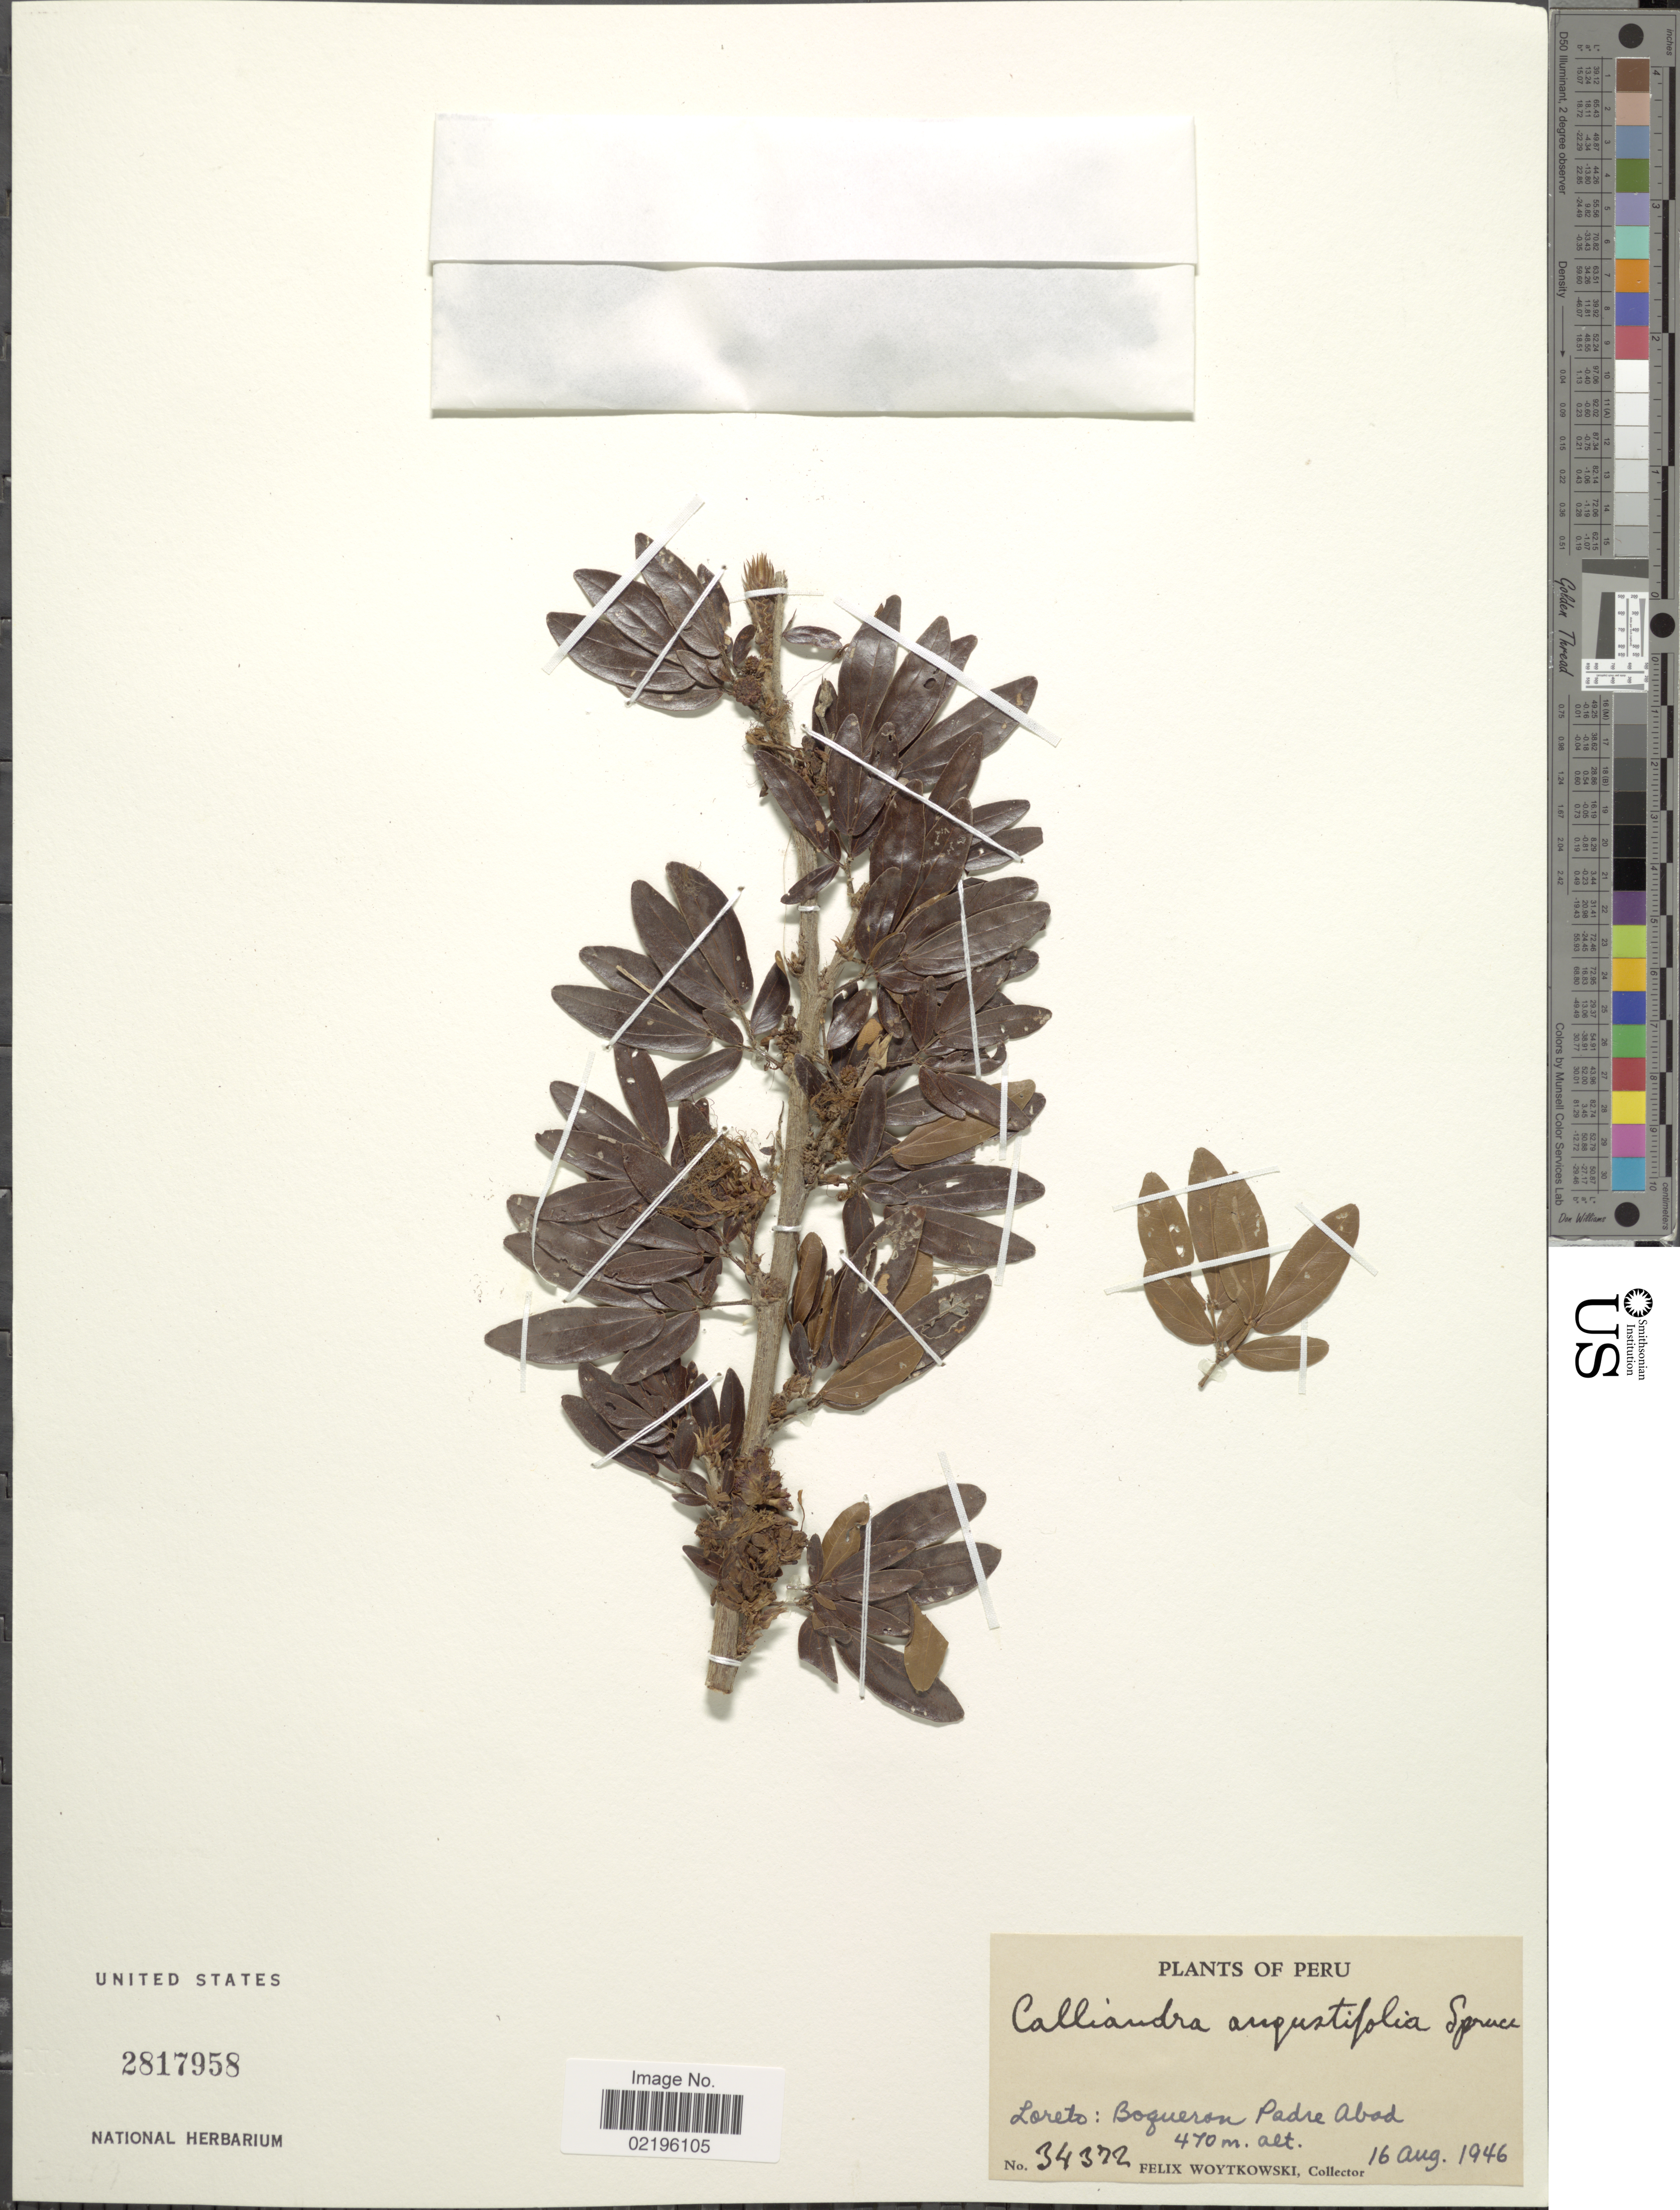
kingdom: Plantae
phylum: Tracheophyta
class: Magnoliopsida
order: Fabales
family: Fabaceae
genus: Calliandra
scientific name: Calliandra angustifolia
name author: Spruce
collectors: F. Woytkowski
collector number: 34372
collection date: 1946-08-16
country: Peru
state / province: Loreto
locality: Boqueron Padre Abad,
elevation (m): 470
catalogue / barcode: US 2817958